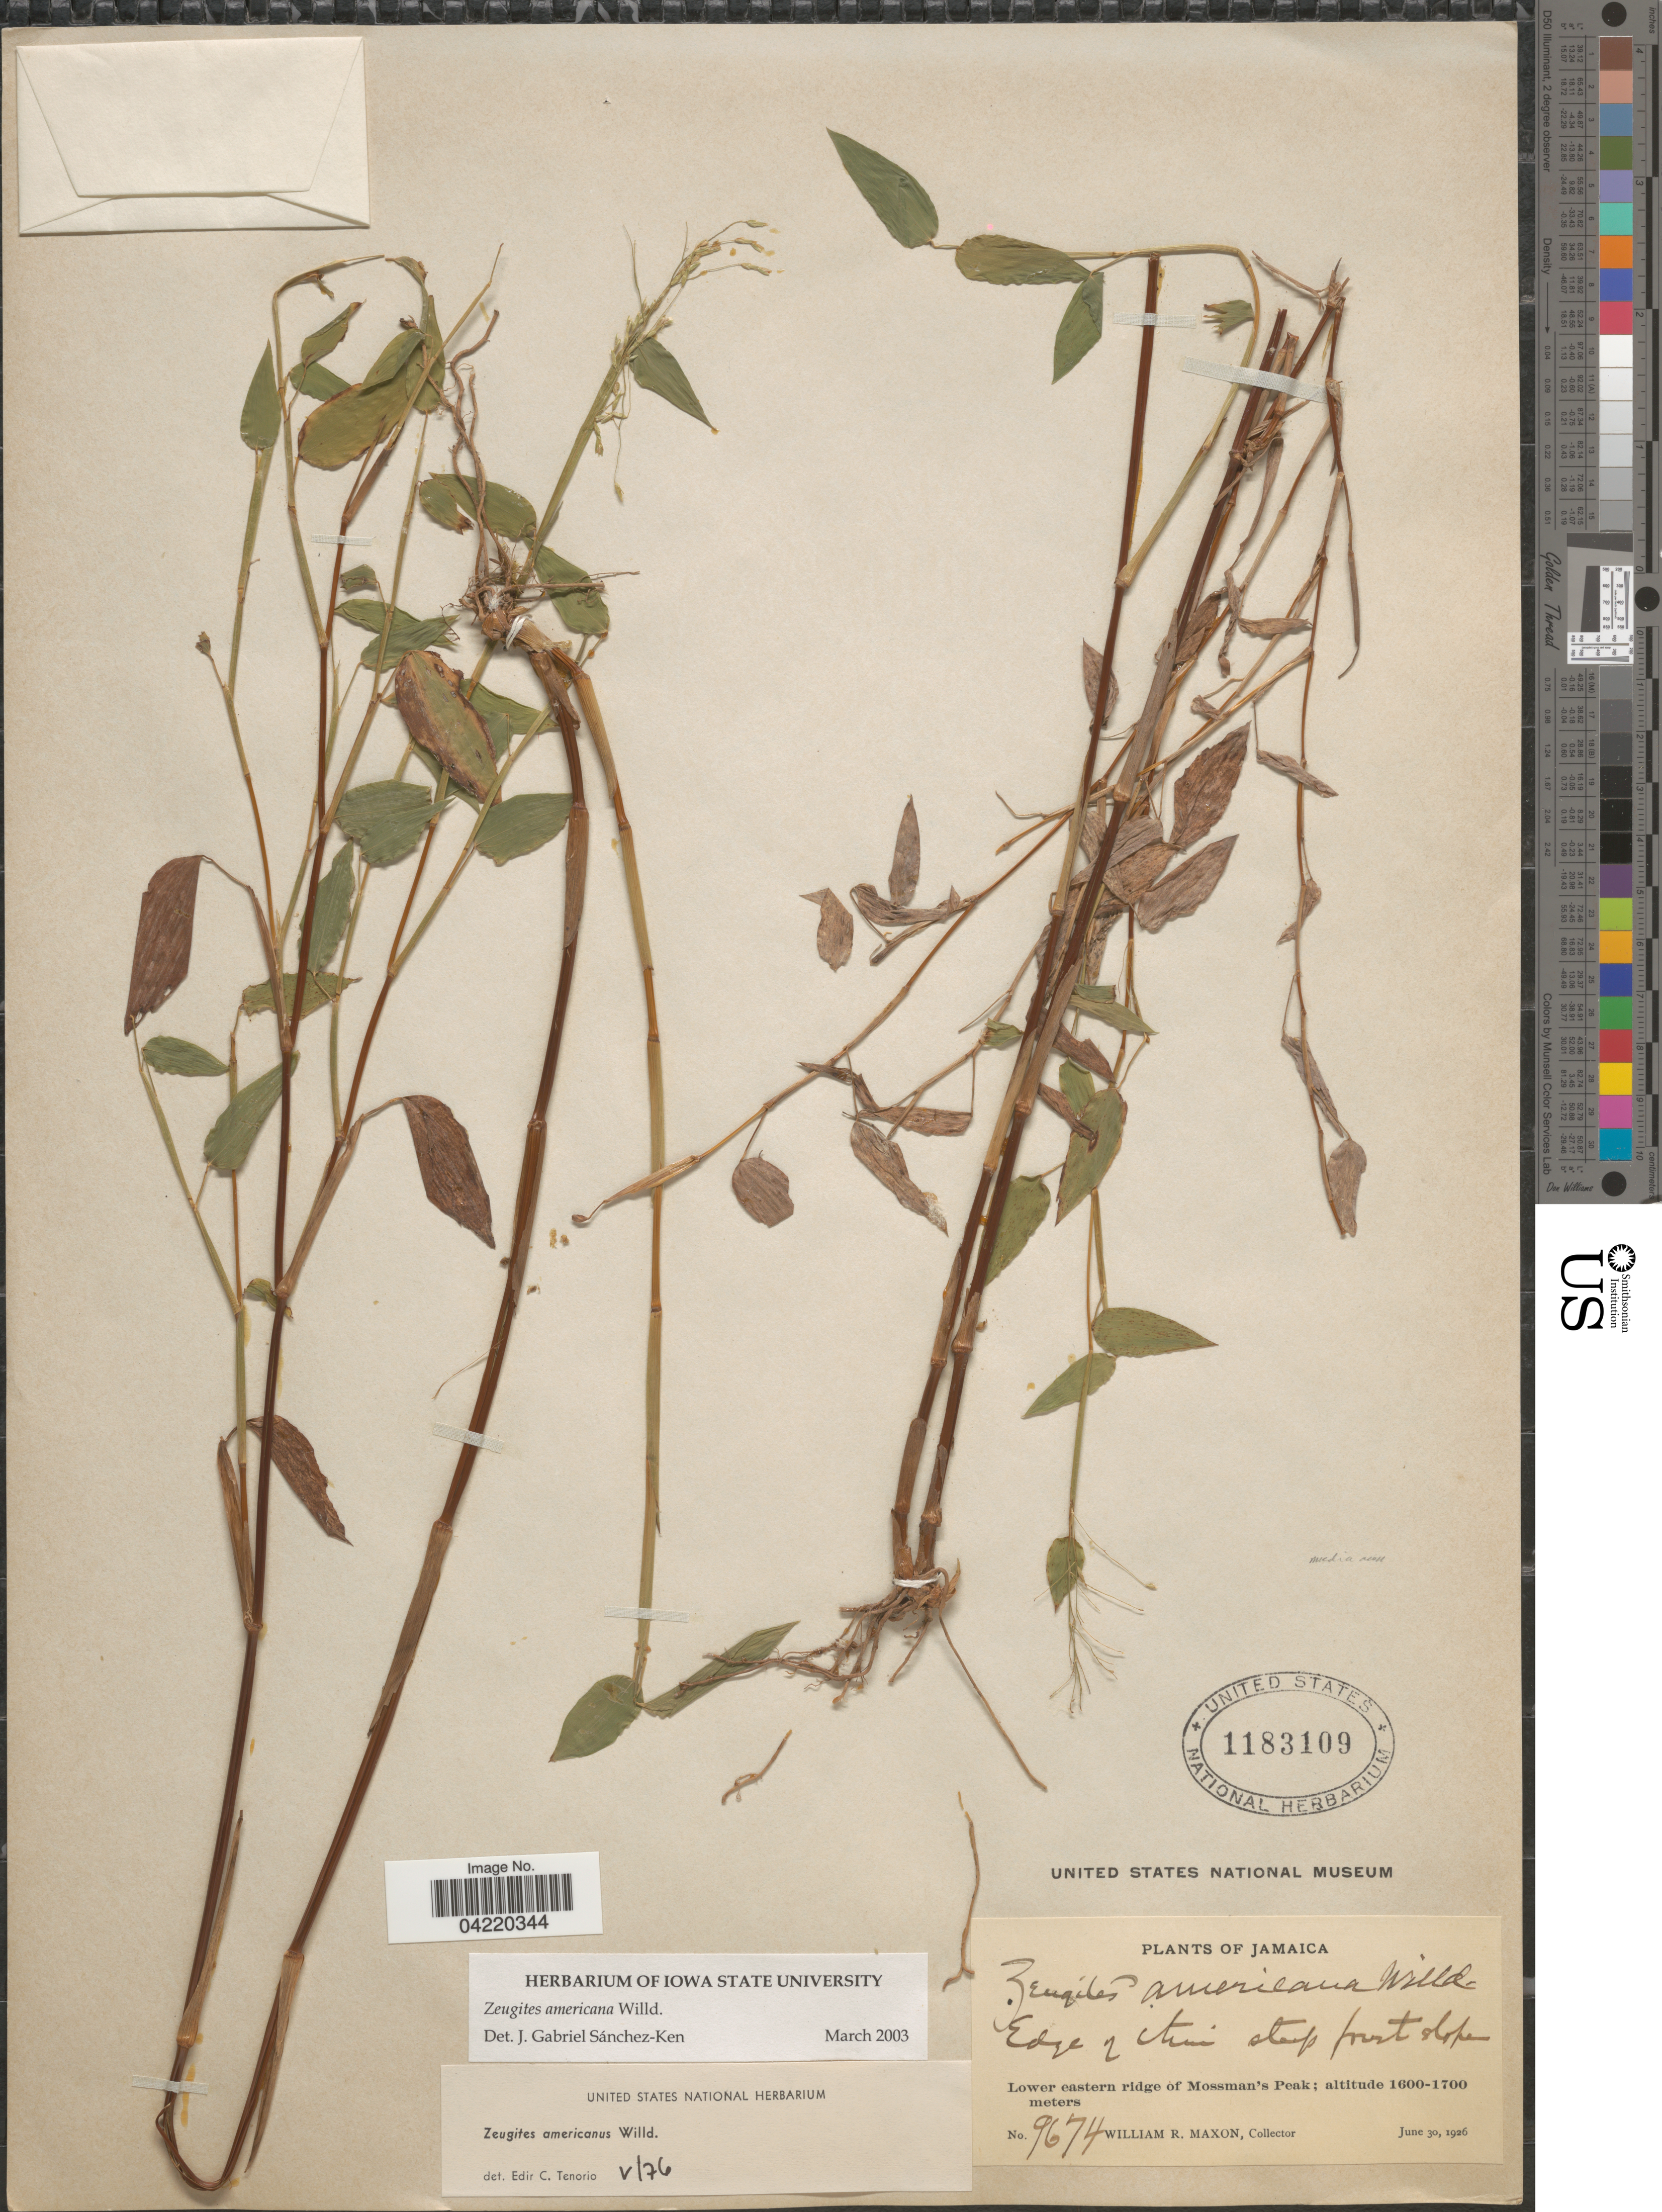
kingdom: Plantae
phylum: Tracheophyta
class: Liliopsida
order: Poales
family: Poaceae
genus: Zeugites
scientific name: Zeugites americanus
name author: Willd.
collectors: W. R. Maxon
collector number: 9674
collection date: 1926-06-30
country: Jamaica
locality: Lower eastern ridge of Mossman's Peak.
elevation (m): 1600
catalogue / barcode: US 1183109